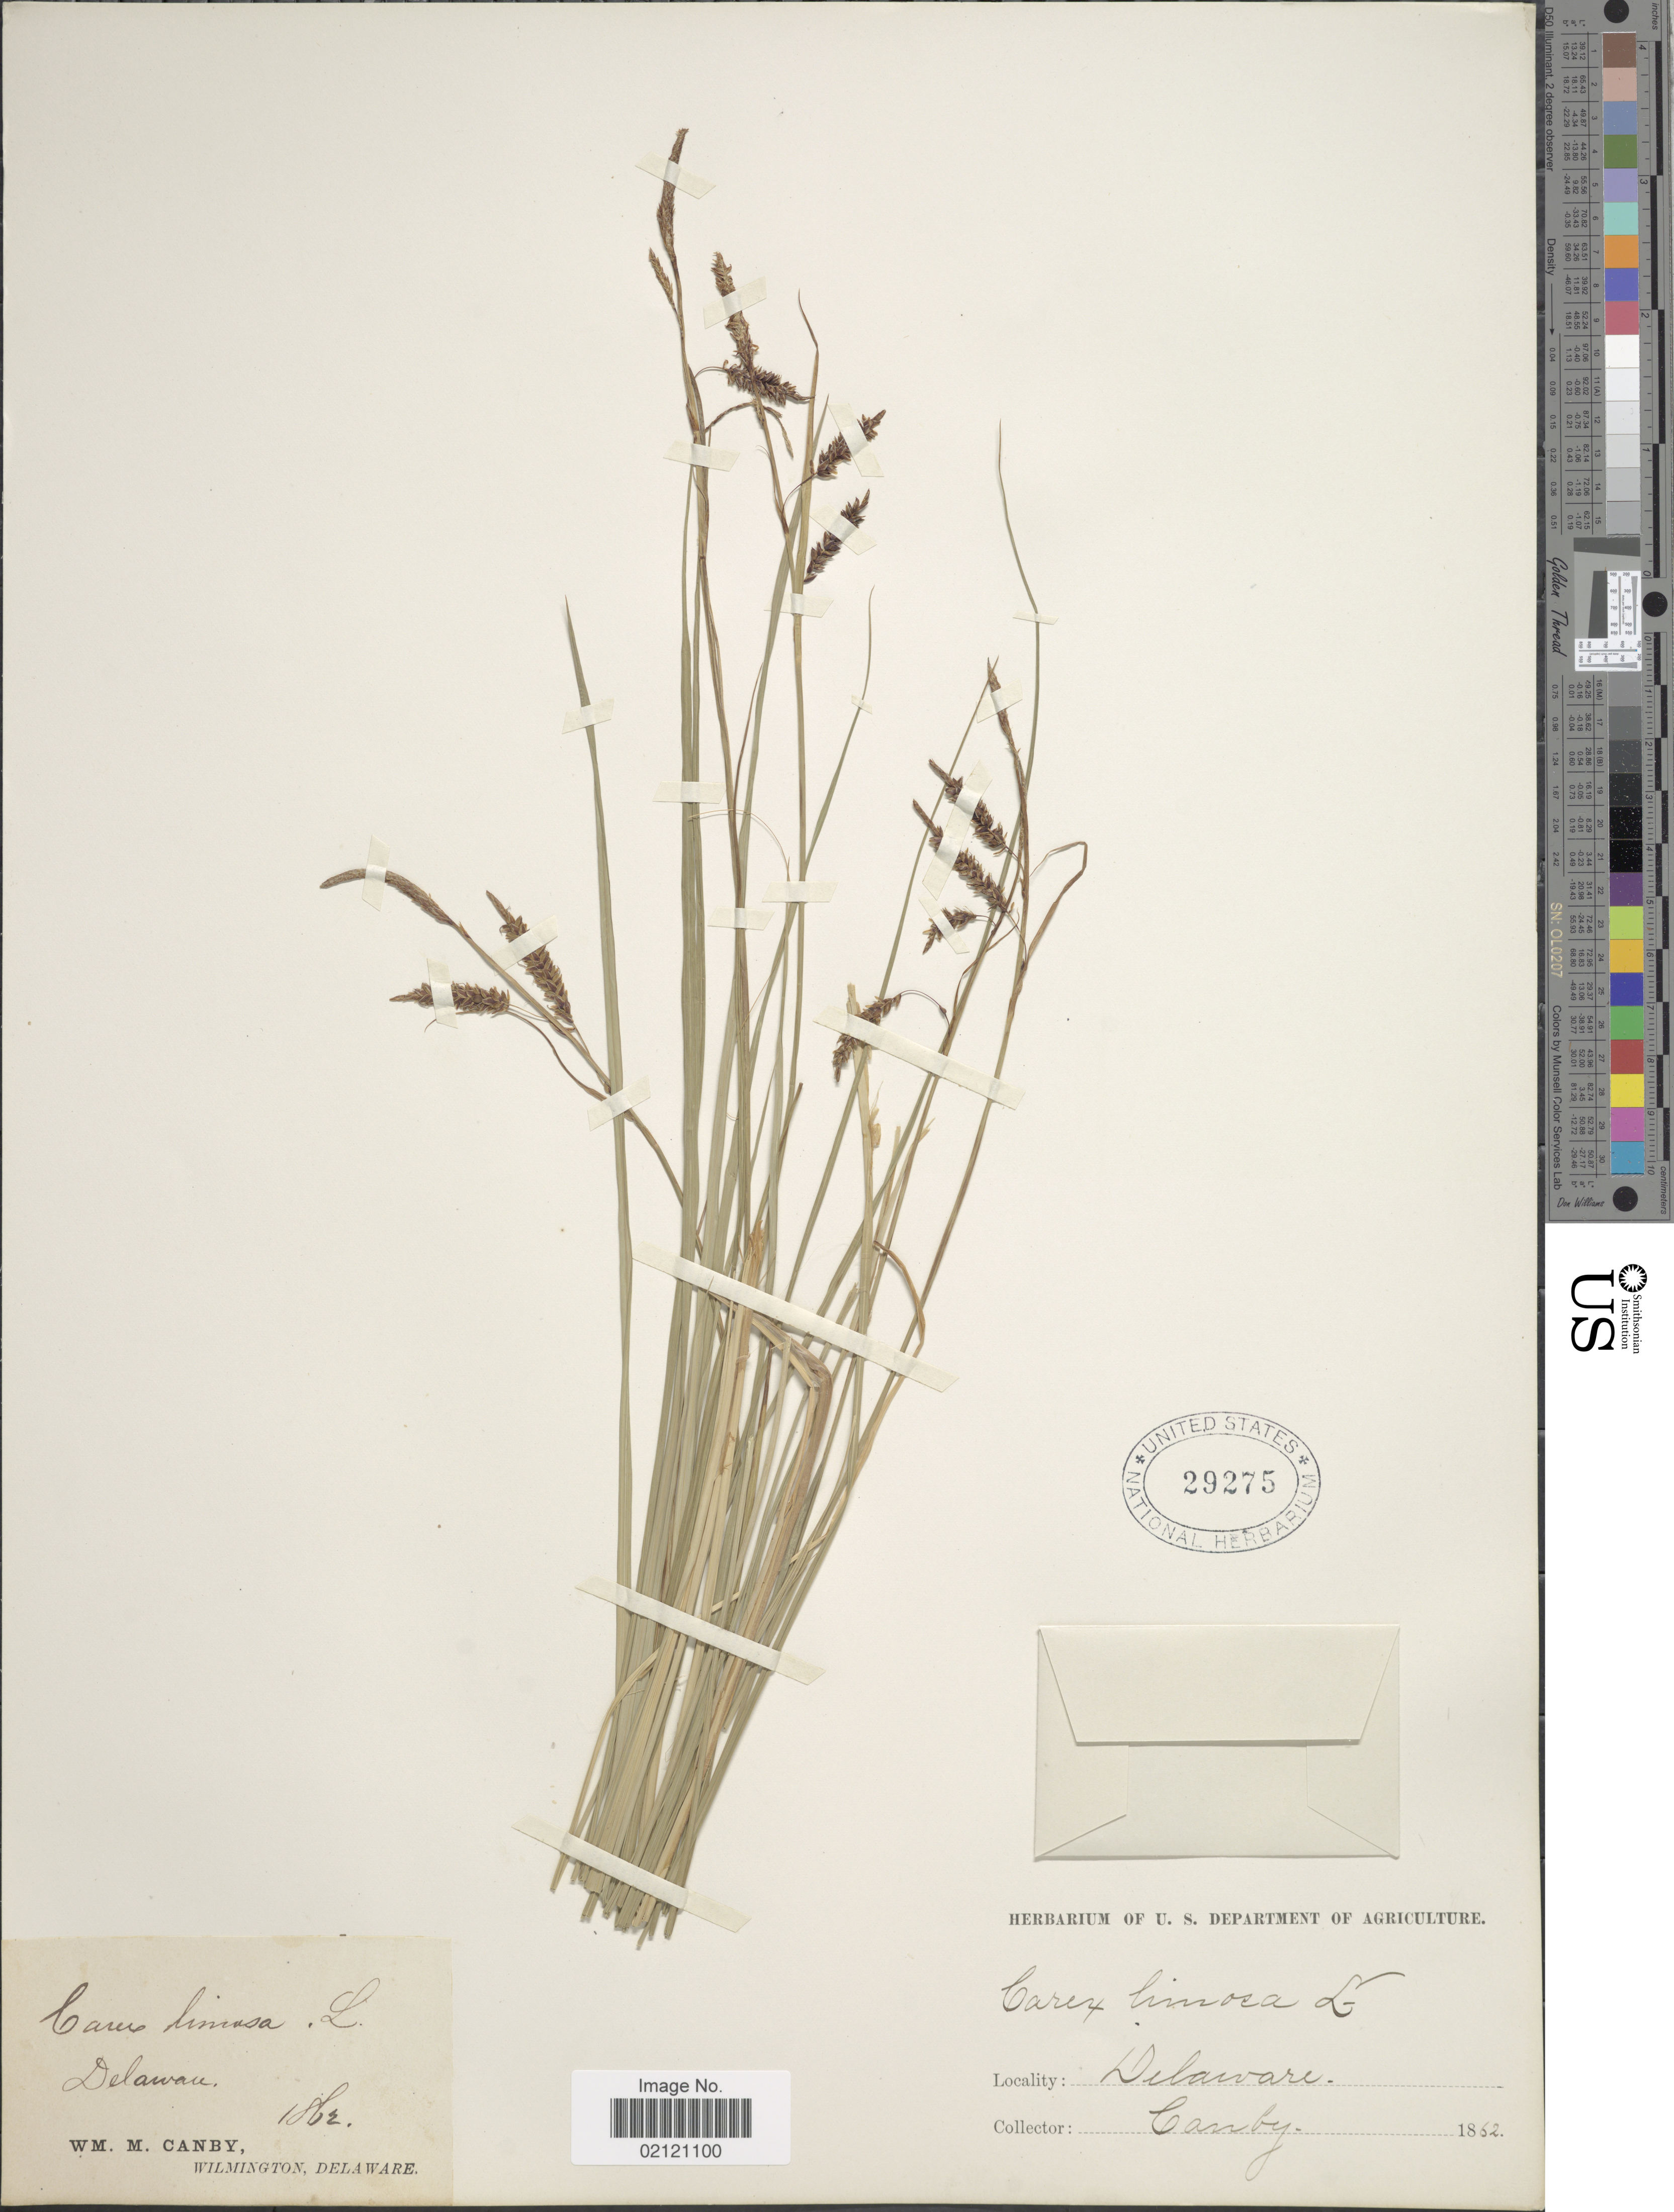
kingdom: Plantae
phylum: Tracheophyta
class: Liliopsida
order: Poales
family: Cyperaceae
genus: Carex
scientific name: Carex limosa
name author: L.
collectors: W. M. Canby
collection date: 1862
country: United States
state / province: Delaware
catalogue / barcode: US 29275